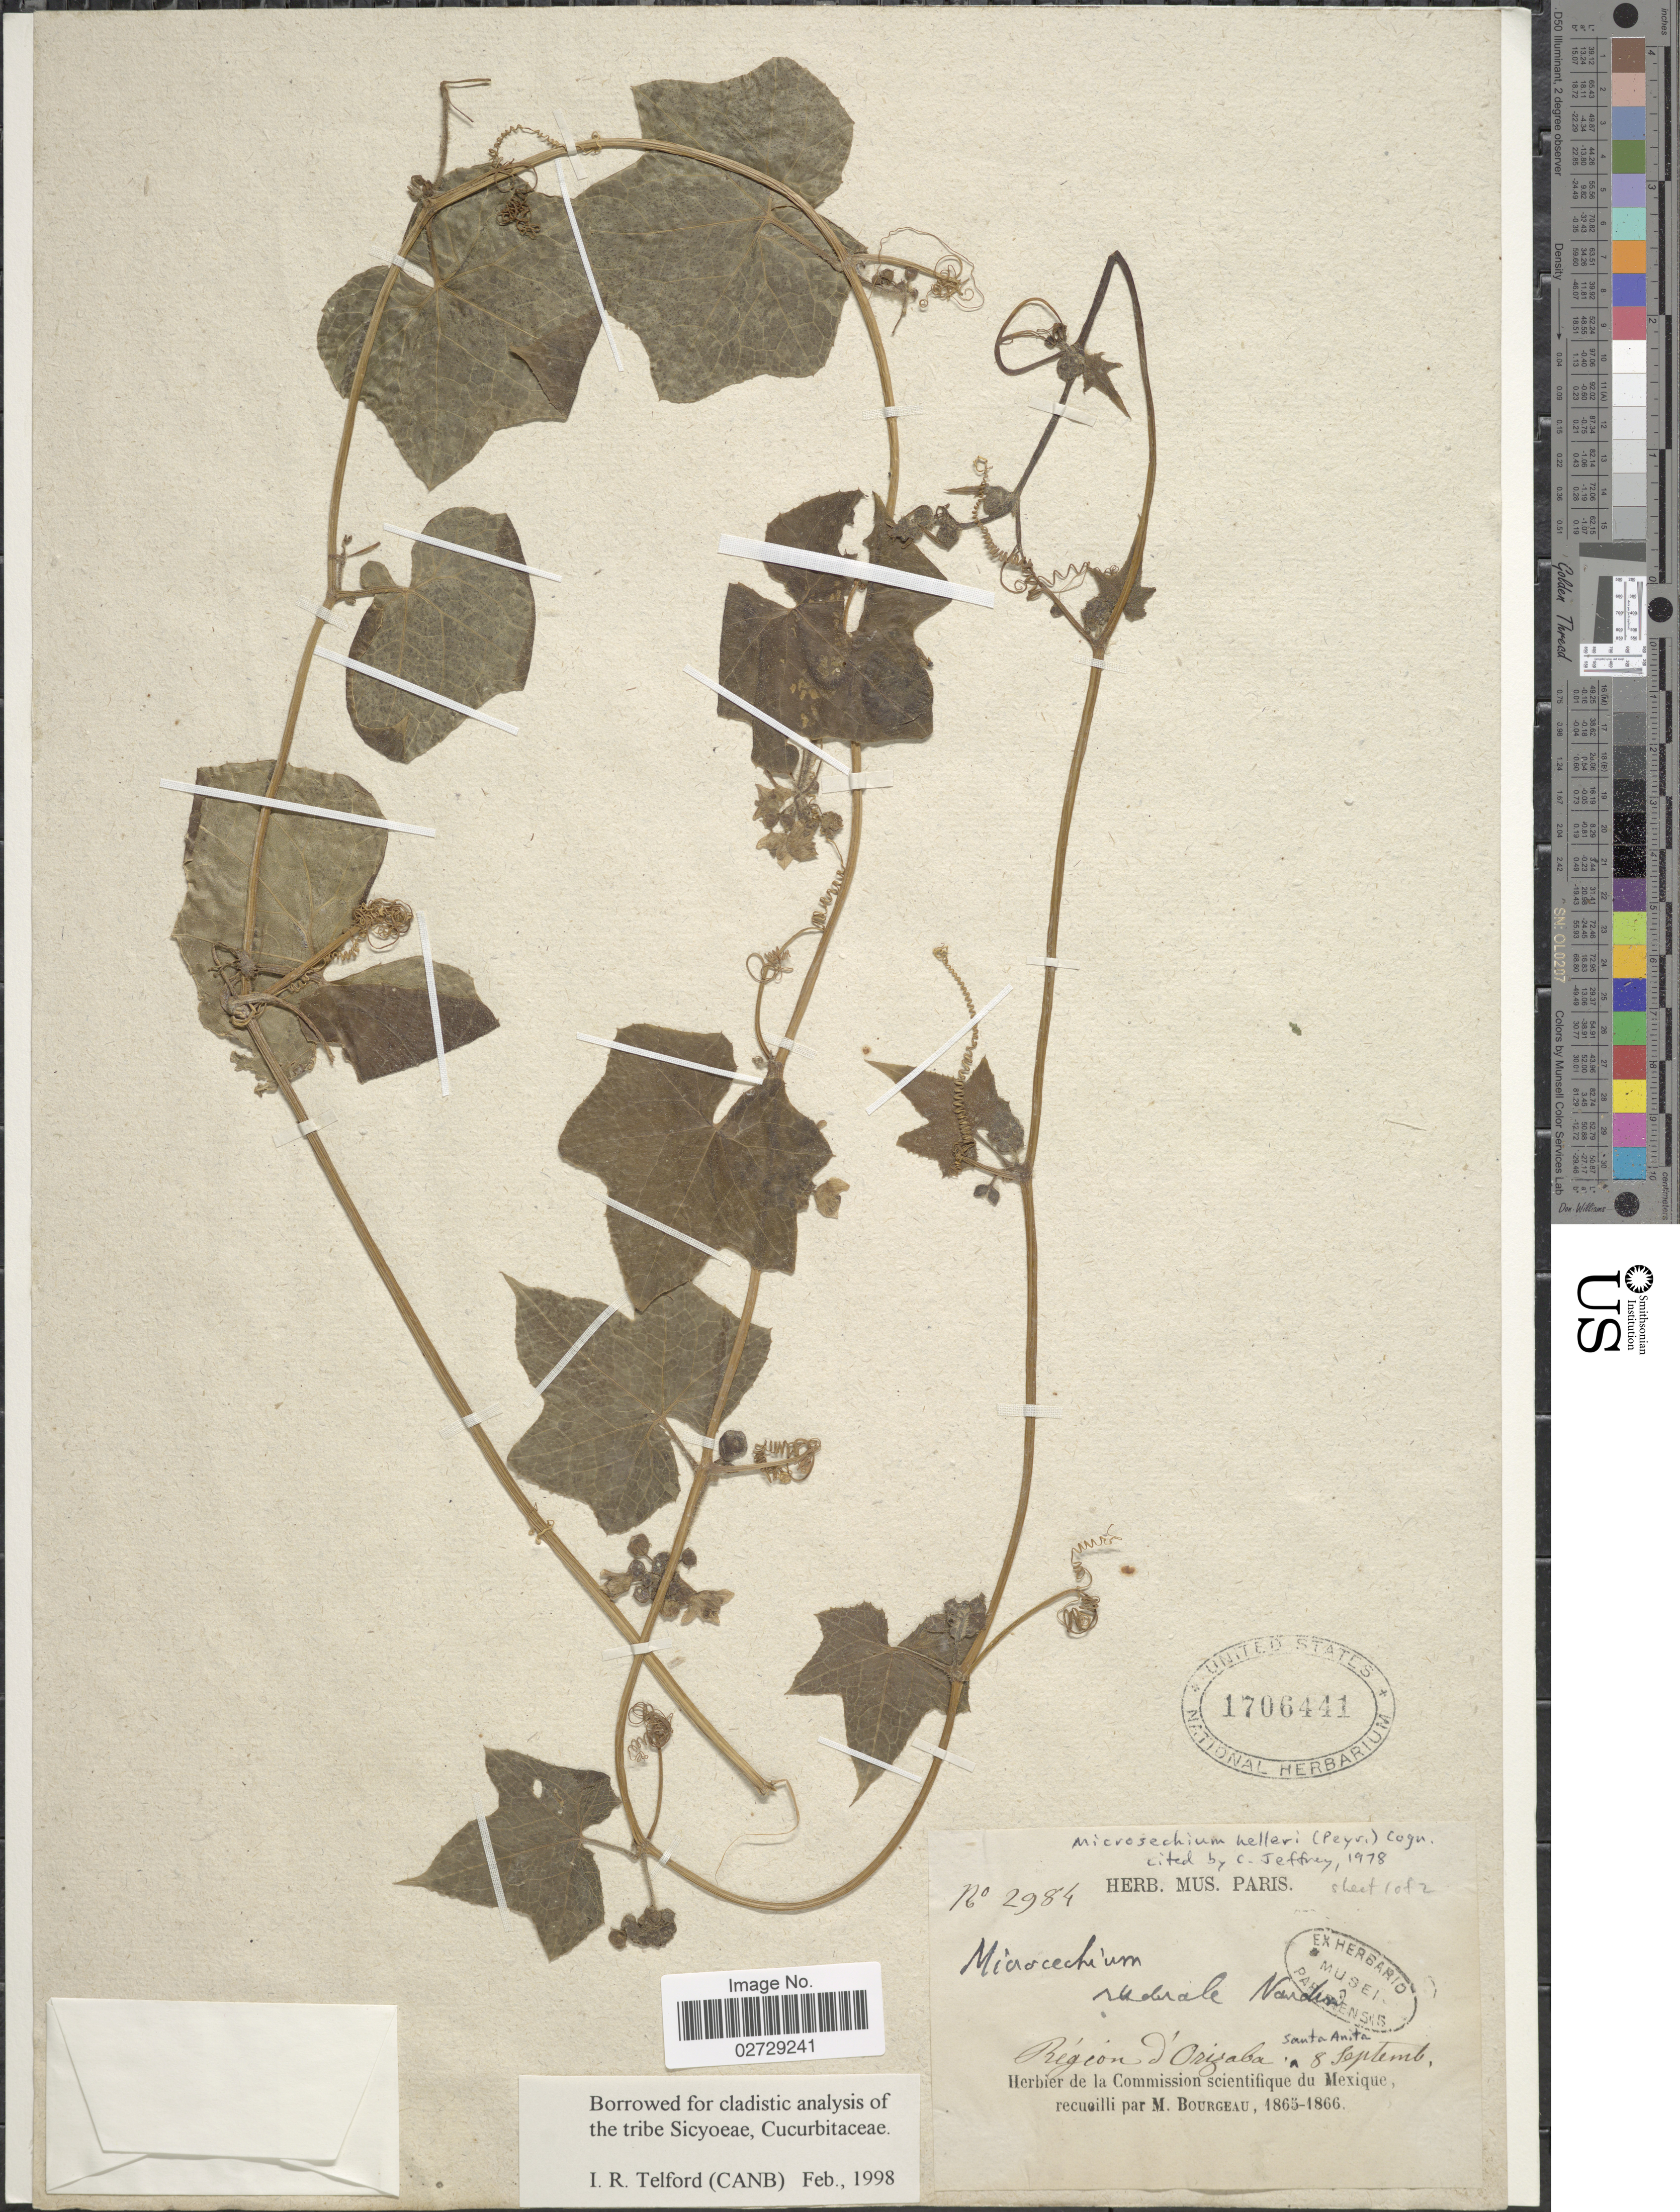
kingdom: Plantae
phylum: Tracheophyta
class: Magnoliopsida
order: Cucurbitales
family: Cucurbitaceae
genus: Microsechium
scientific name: Microsechium helleri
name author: (Peyr.) Cogn.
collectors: M. Bourgeau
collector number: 2984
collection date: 1865-09-08/1866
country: Mexico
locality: Region d'Orizaba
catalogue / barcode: US 1706441